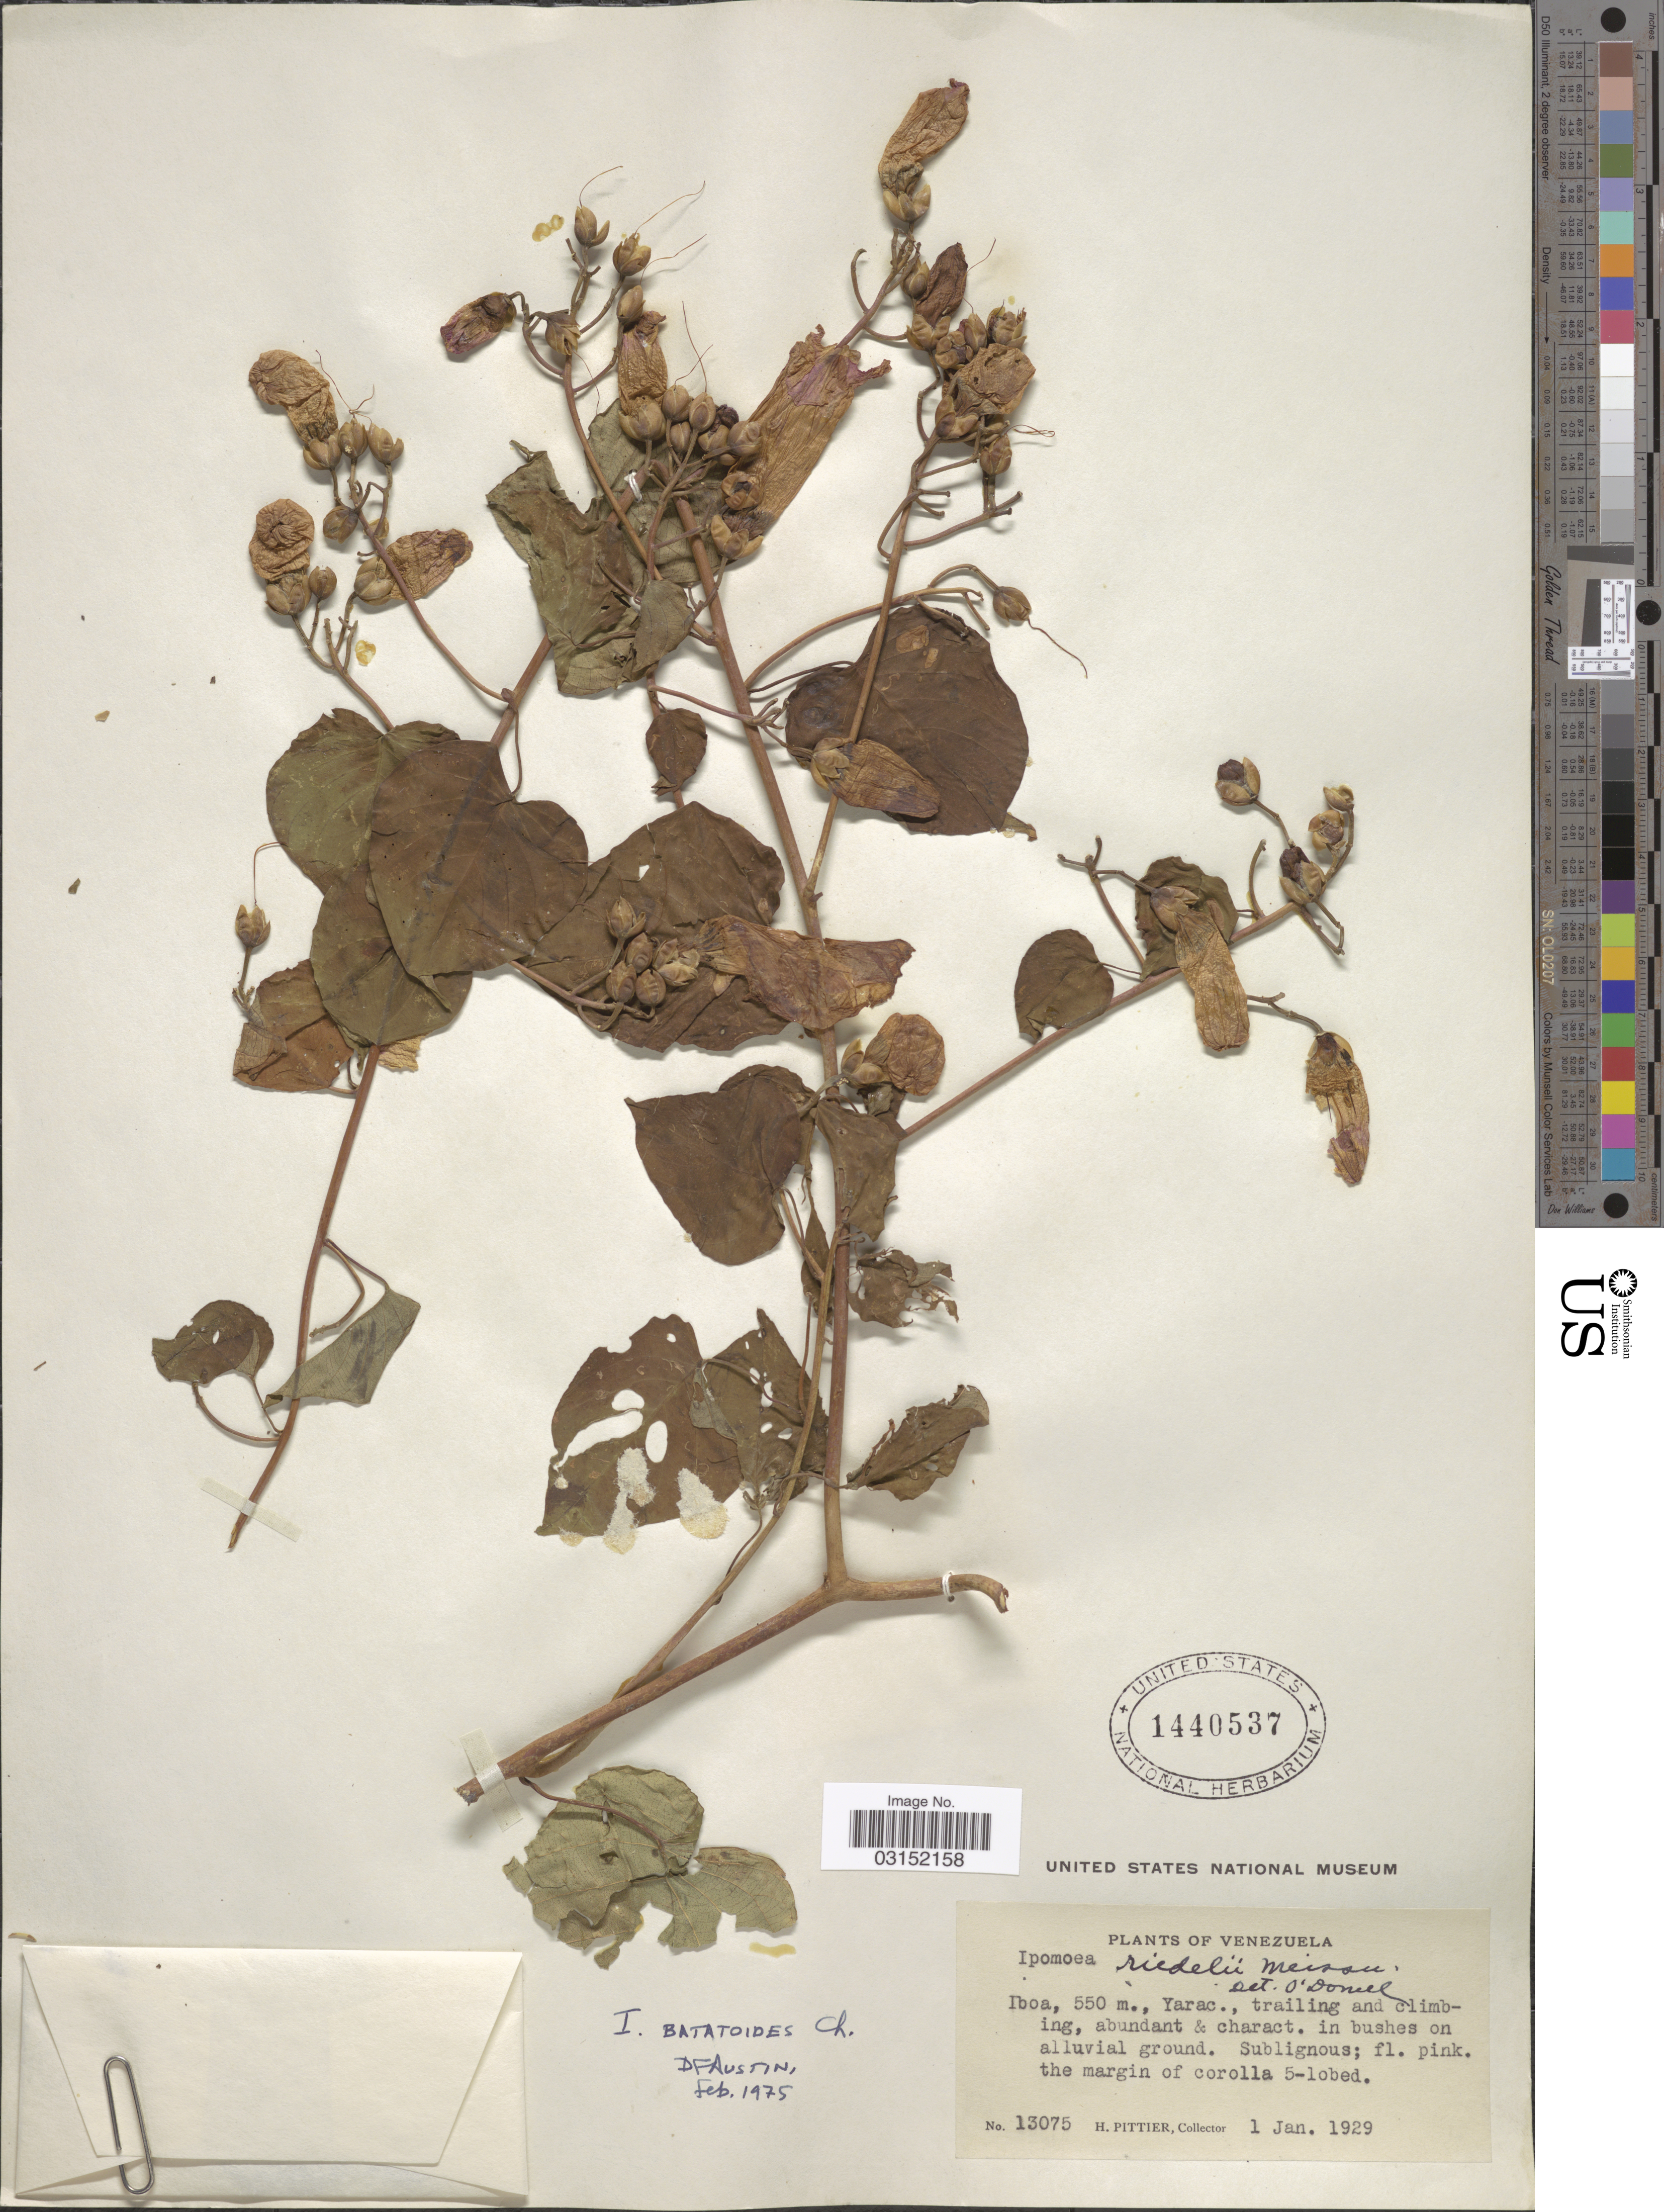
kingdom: Plantae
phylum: Tracheophyta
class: Magnoliopsida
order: Solanales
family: Convolvulaceae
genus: Ipomoea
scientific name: Ipomoea batatoides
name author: Choisy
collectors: H. F. Pittier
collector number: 13075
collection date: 1929-01-01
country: Venezuela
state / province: Yaracuy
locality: Iboa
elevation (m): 550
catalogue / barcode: US 1440537